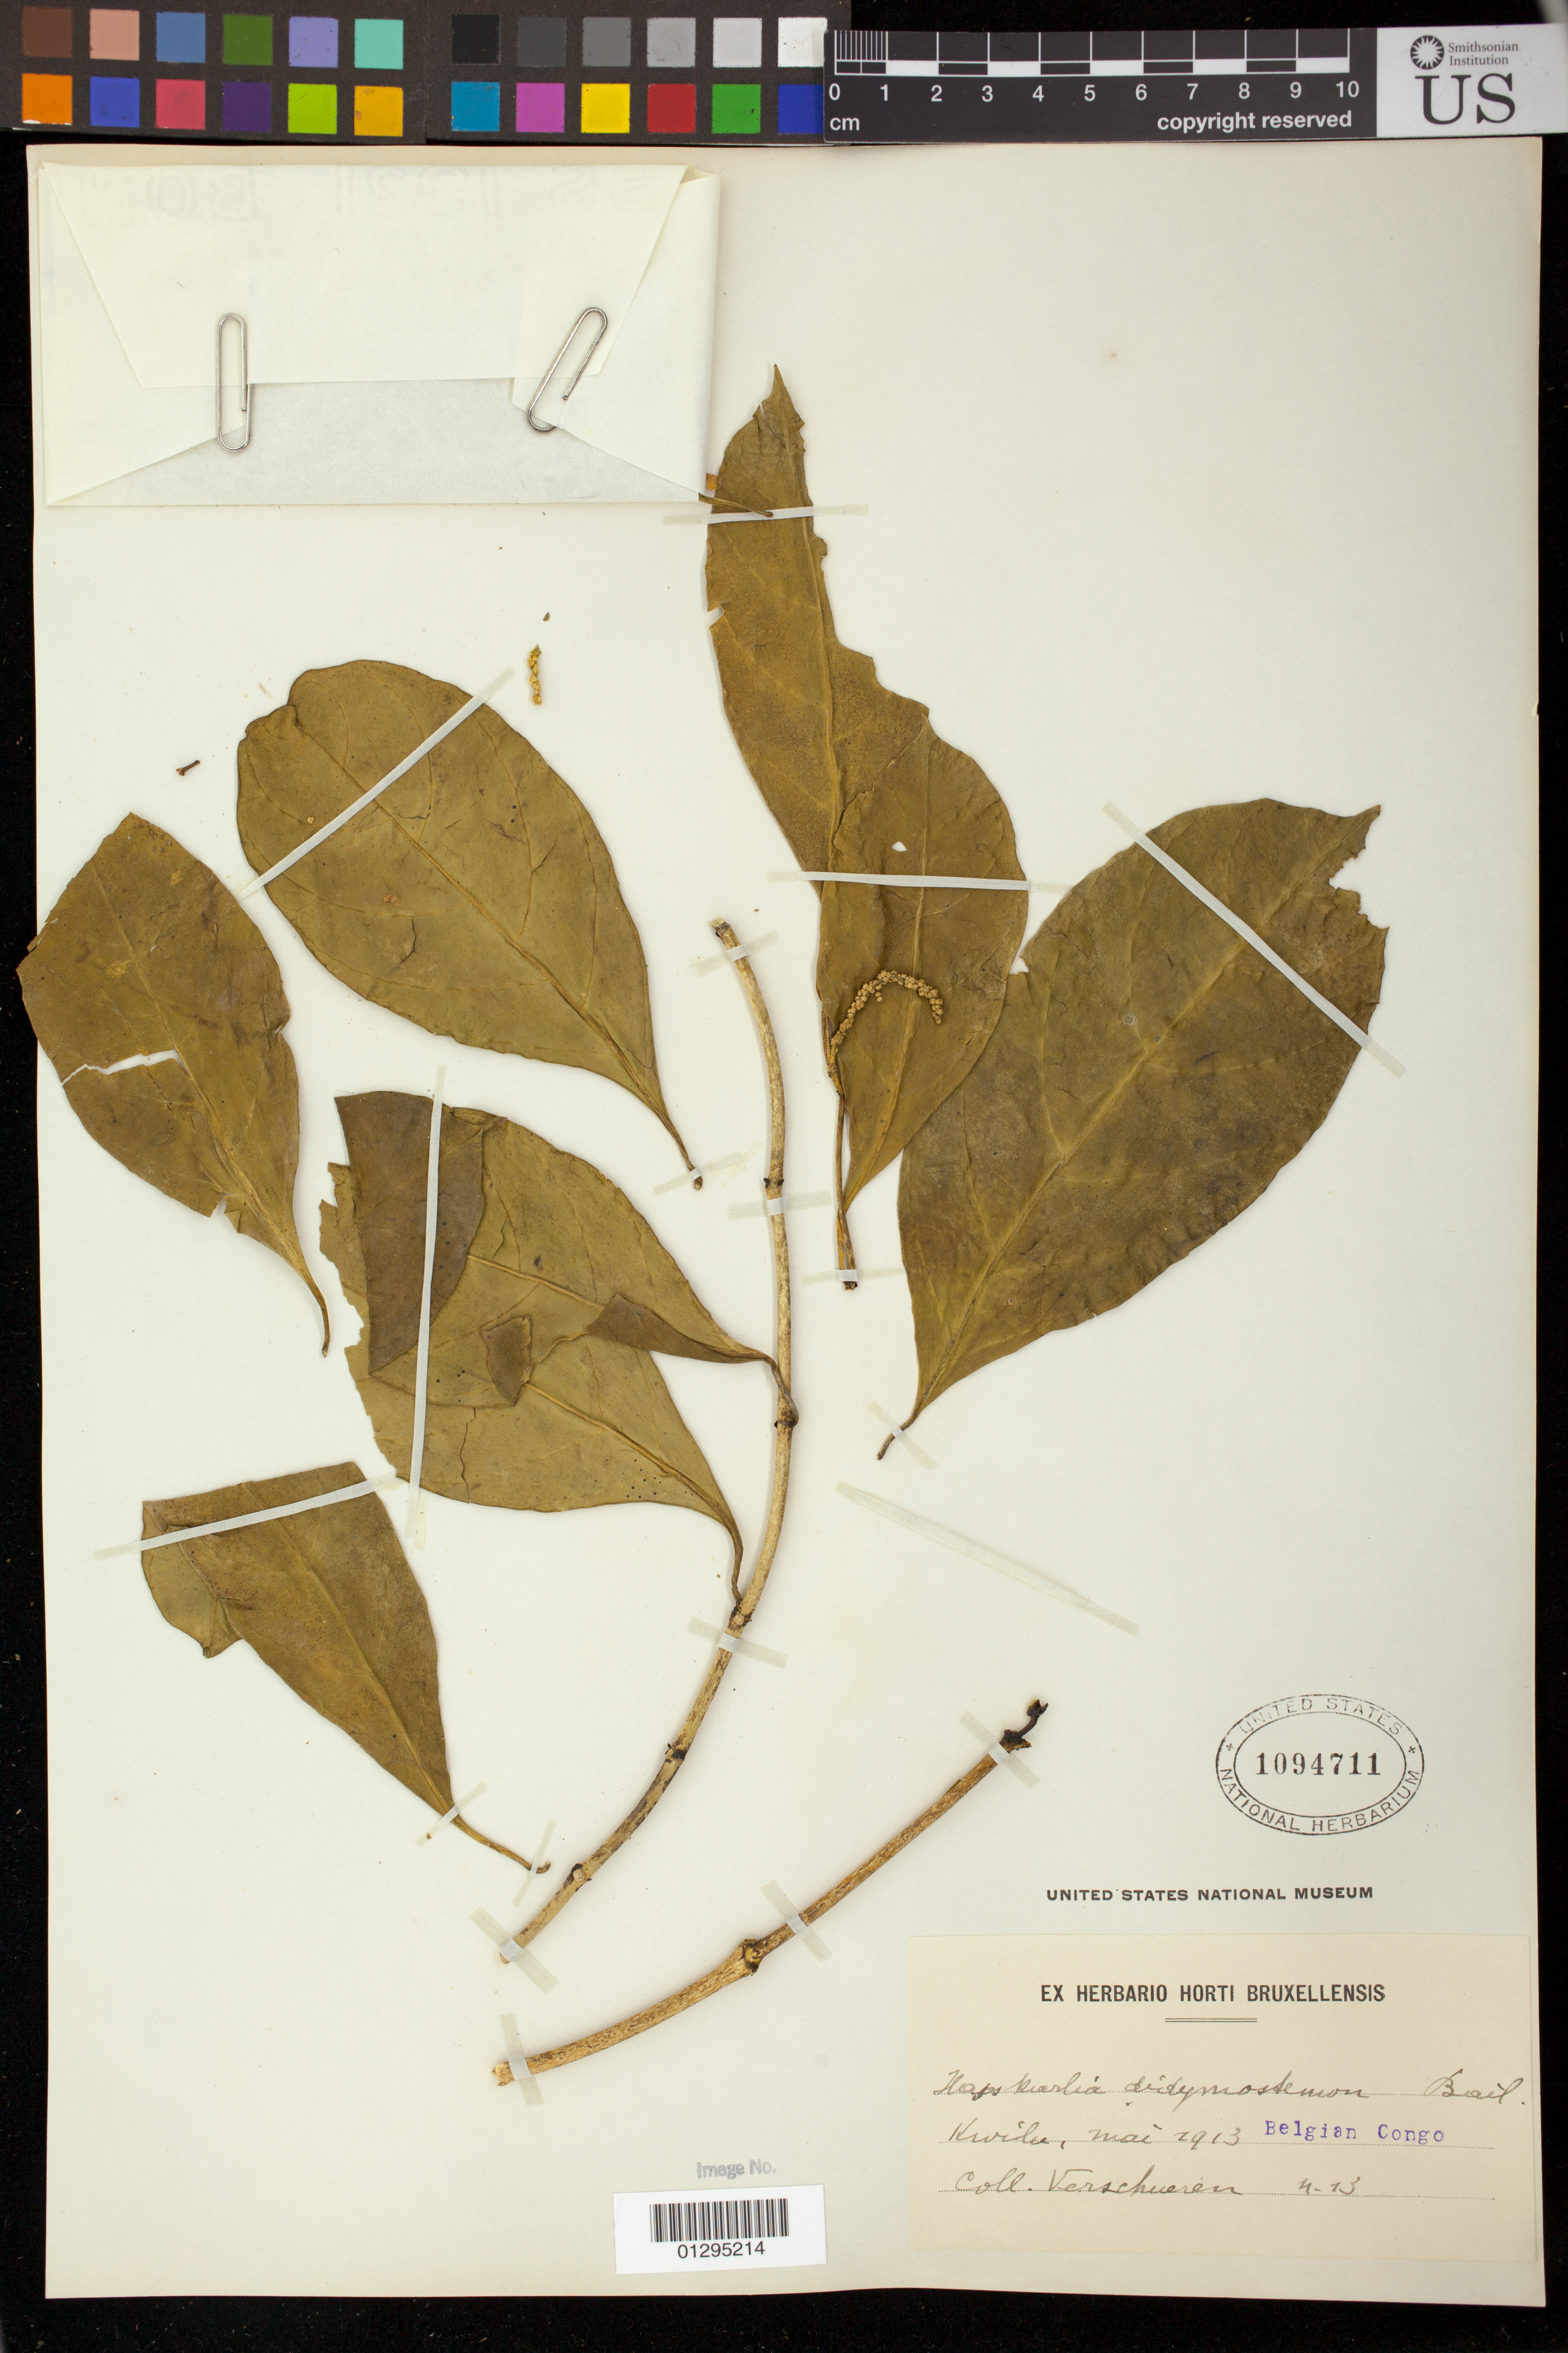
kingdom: Plantae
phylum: Tracheophyta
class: Magnoliopsida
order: Malpighiales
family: Euphorbiaceae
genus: Tetrorchidium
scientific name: Tetrorchidium didymostemon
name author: (Baill.) Pax & K. Hoffm.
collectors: R. Verschueren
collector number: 13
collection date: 1913-05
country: Congo, Democratic Republic of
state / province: Kwilu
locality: Kwilu, Belgian Congo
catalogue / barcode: US 1094711